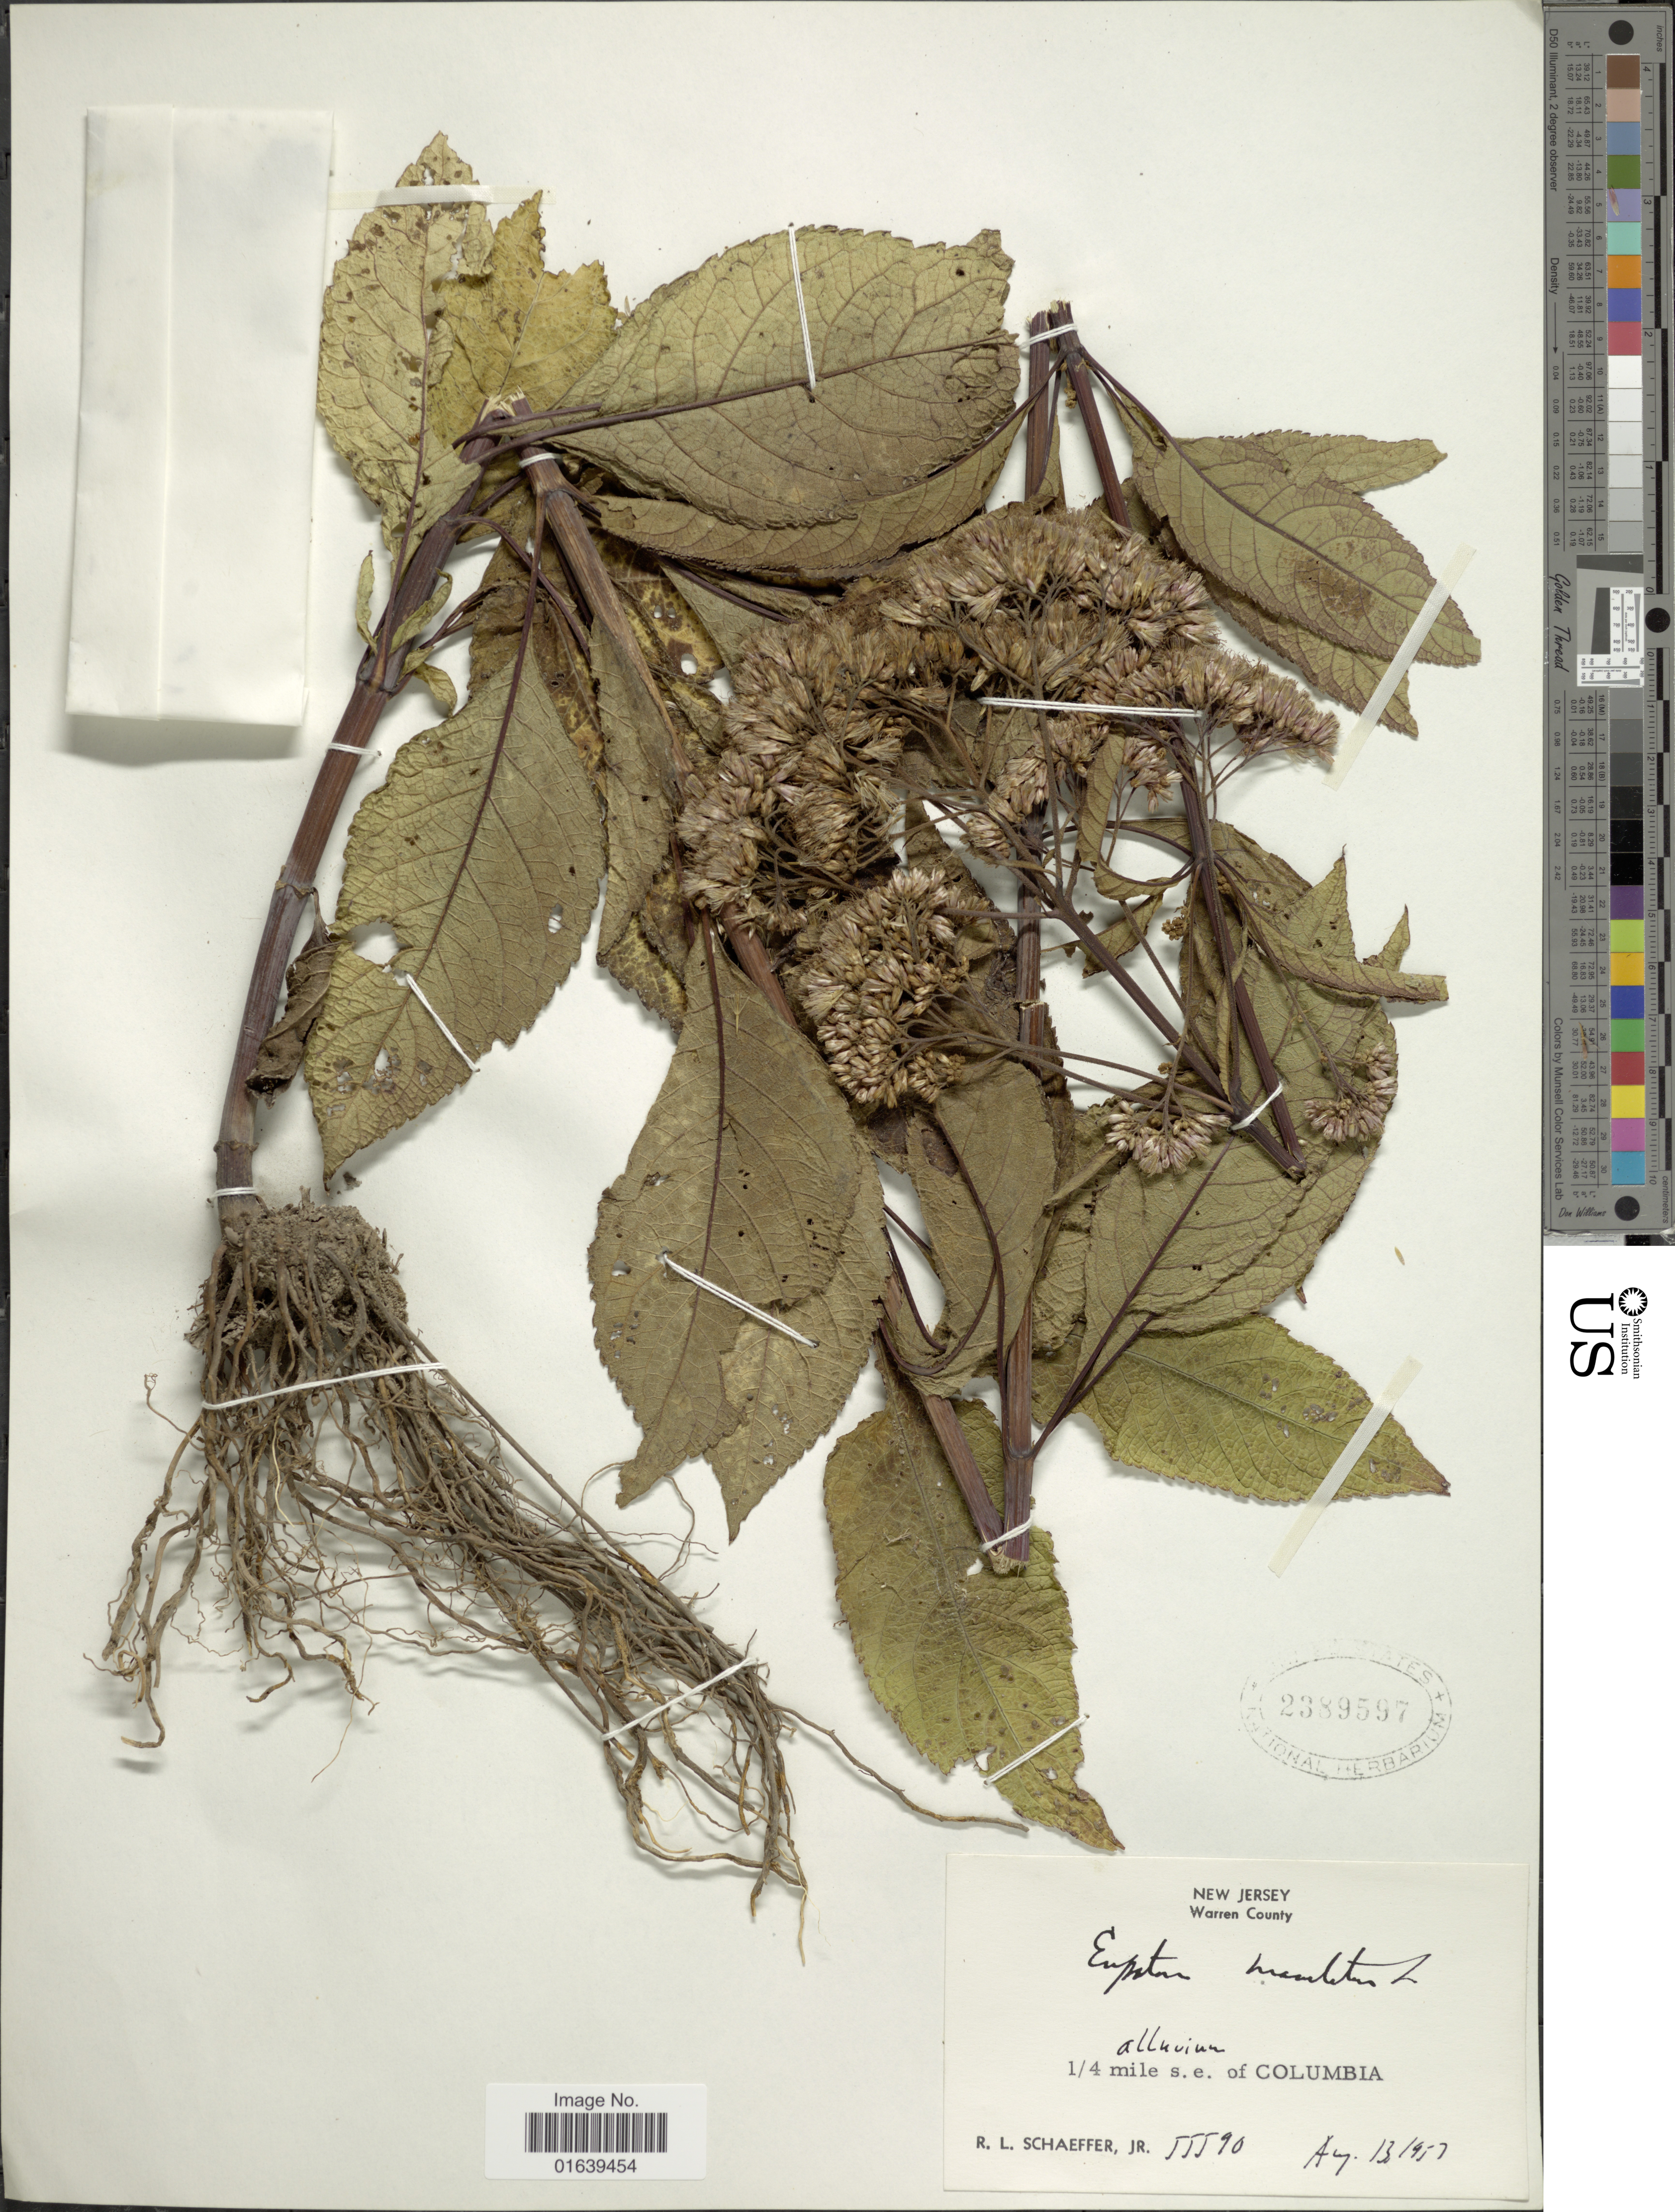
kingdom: Plantae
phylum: Tracheophyta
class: Magnoliopsida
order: Asterales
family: Asteraceae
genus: Eupatorium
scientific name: Eupatorium maculatum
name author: L.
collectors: R. L. Schaeffer Jr.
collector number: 55590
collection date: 1957-08-13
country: United States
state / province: New Jersey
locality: Warren County, 1/4 miles.e. of Columbia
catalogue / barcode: US 2389597